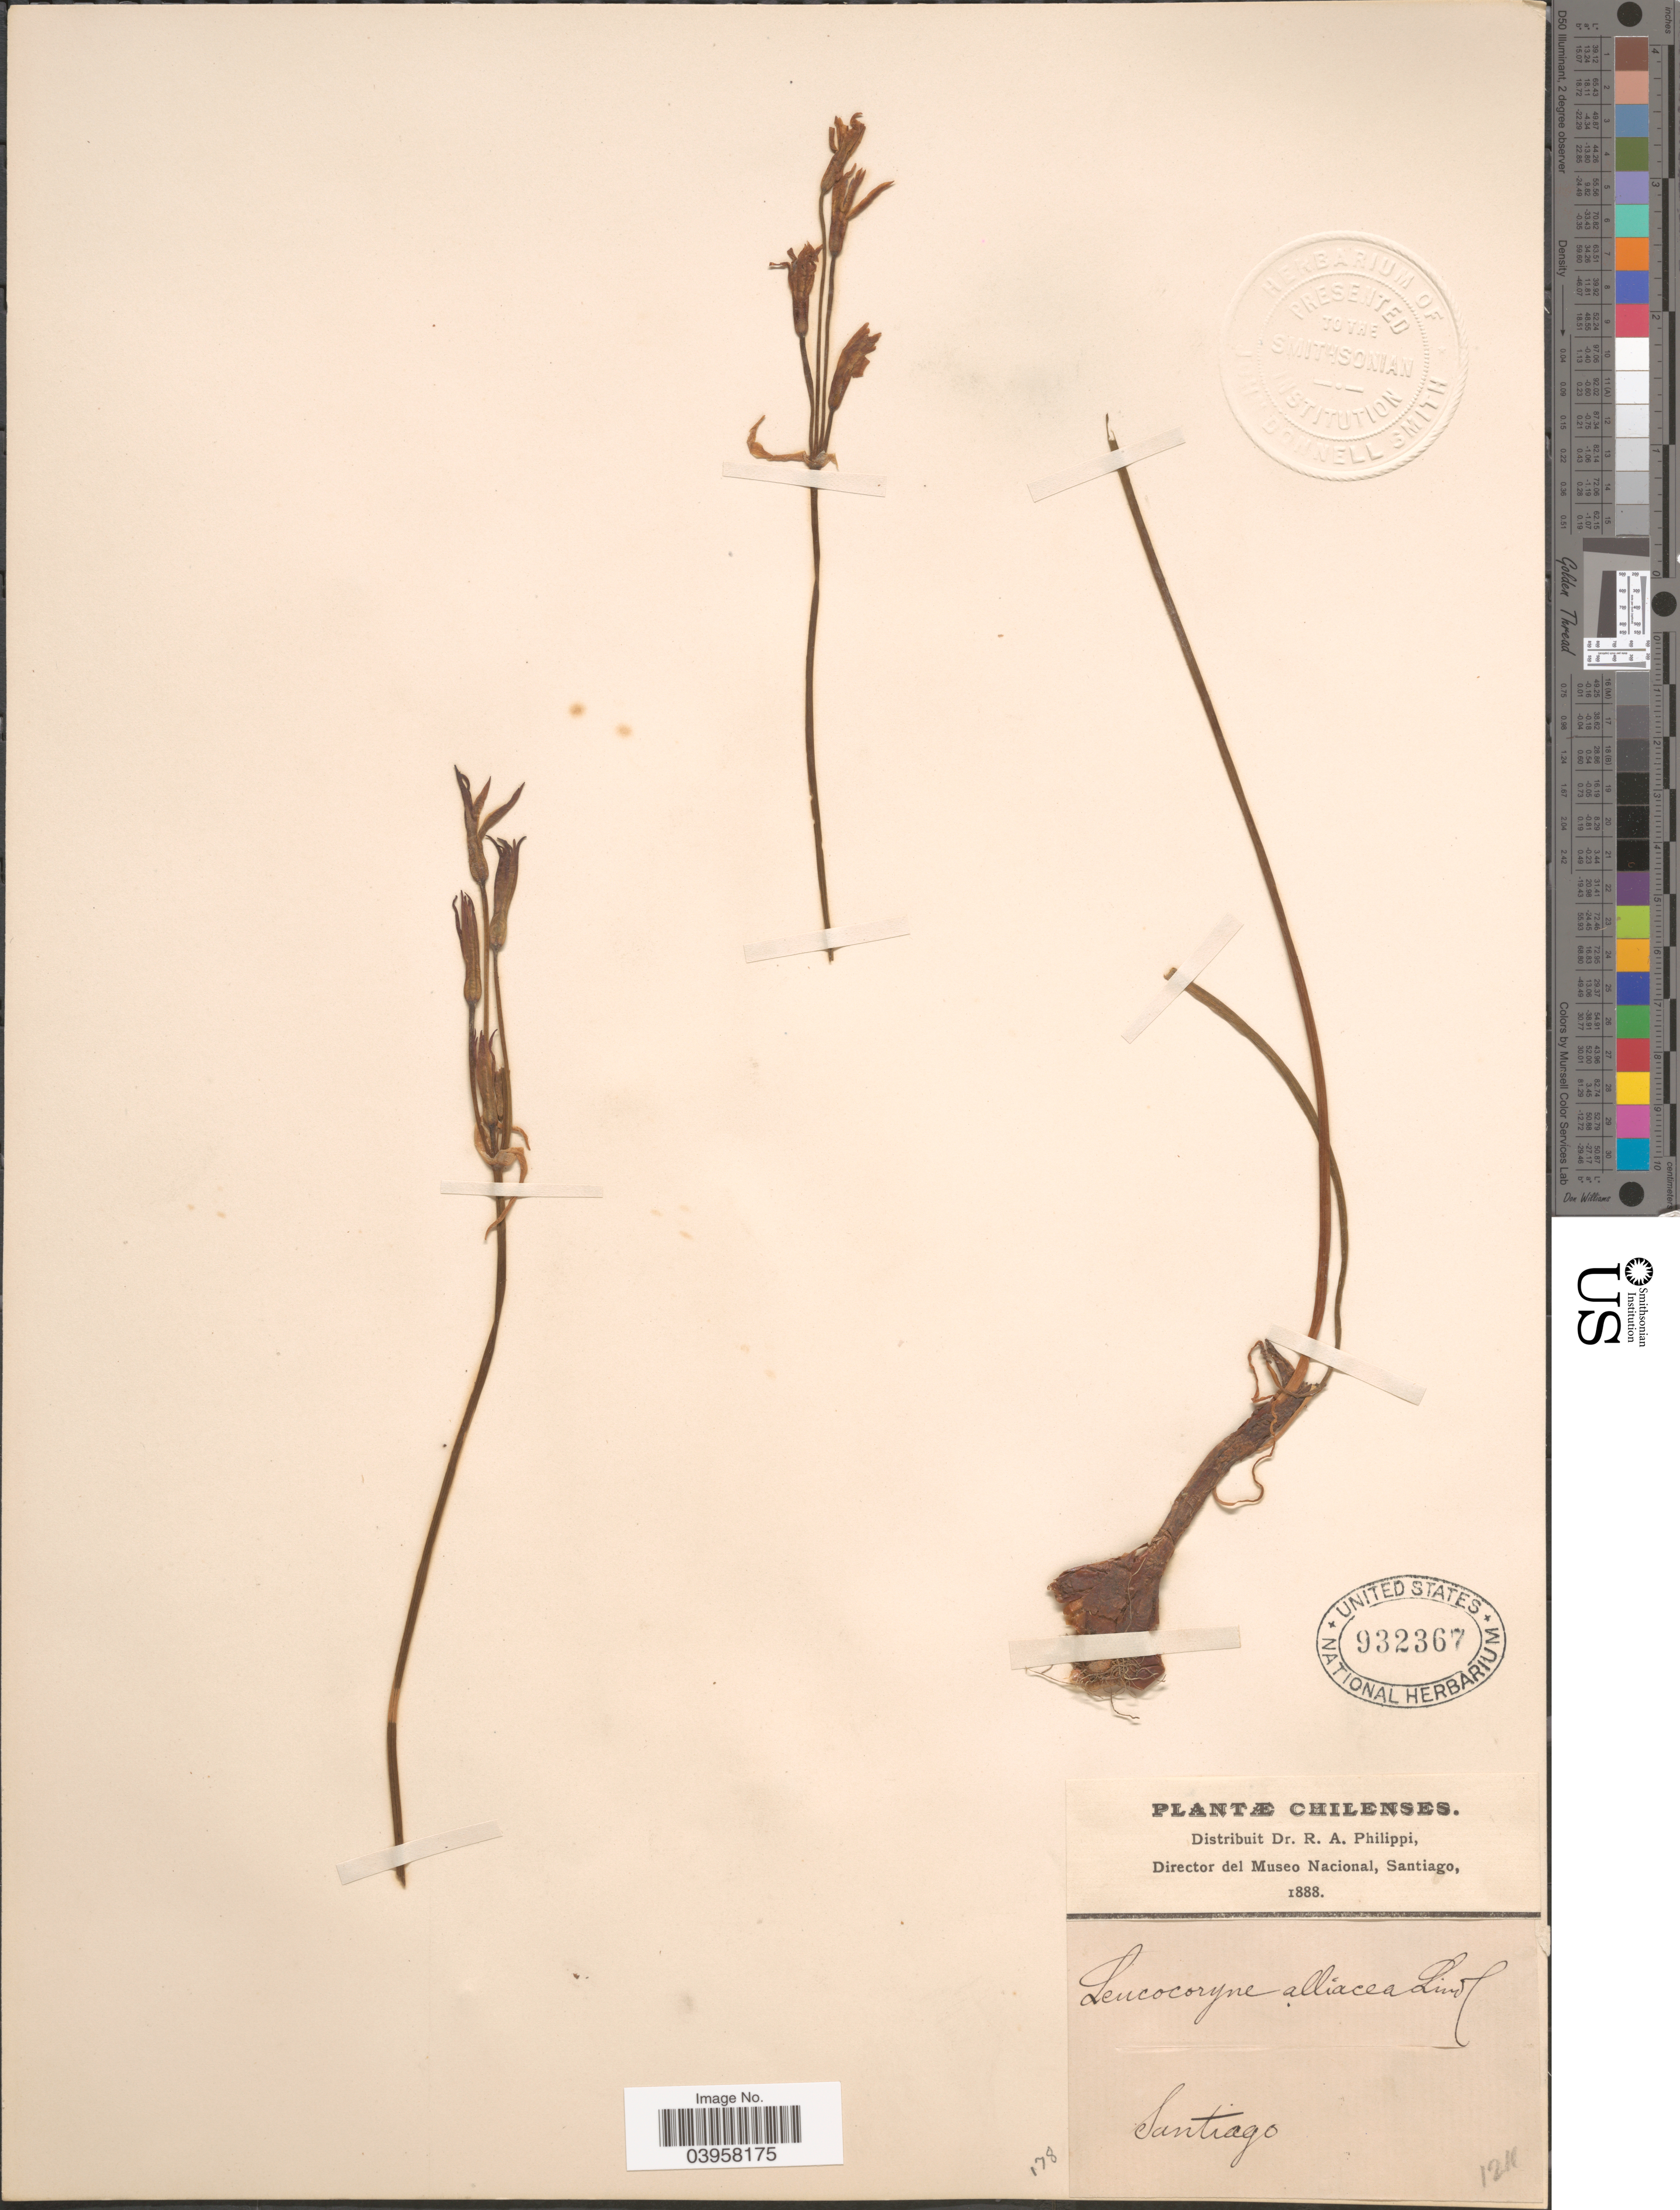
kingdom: Plantae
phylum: Tracheophyta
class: Liliopsida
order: Asparagales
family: Amaryllidaceae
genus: Leucocoryne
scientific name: Leucocoryne alliacea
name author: Lindl.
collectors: ex. herb. R.A. Philippi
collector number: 1211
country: Chile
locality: Santiago.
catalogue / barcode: US 932367